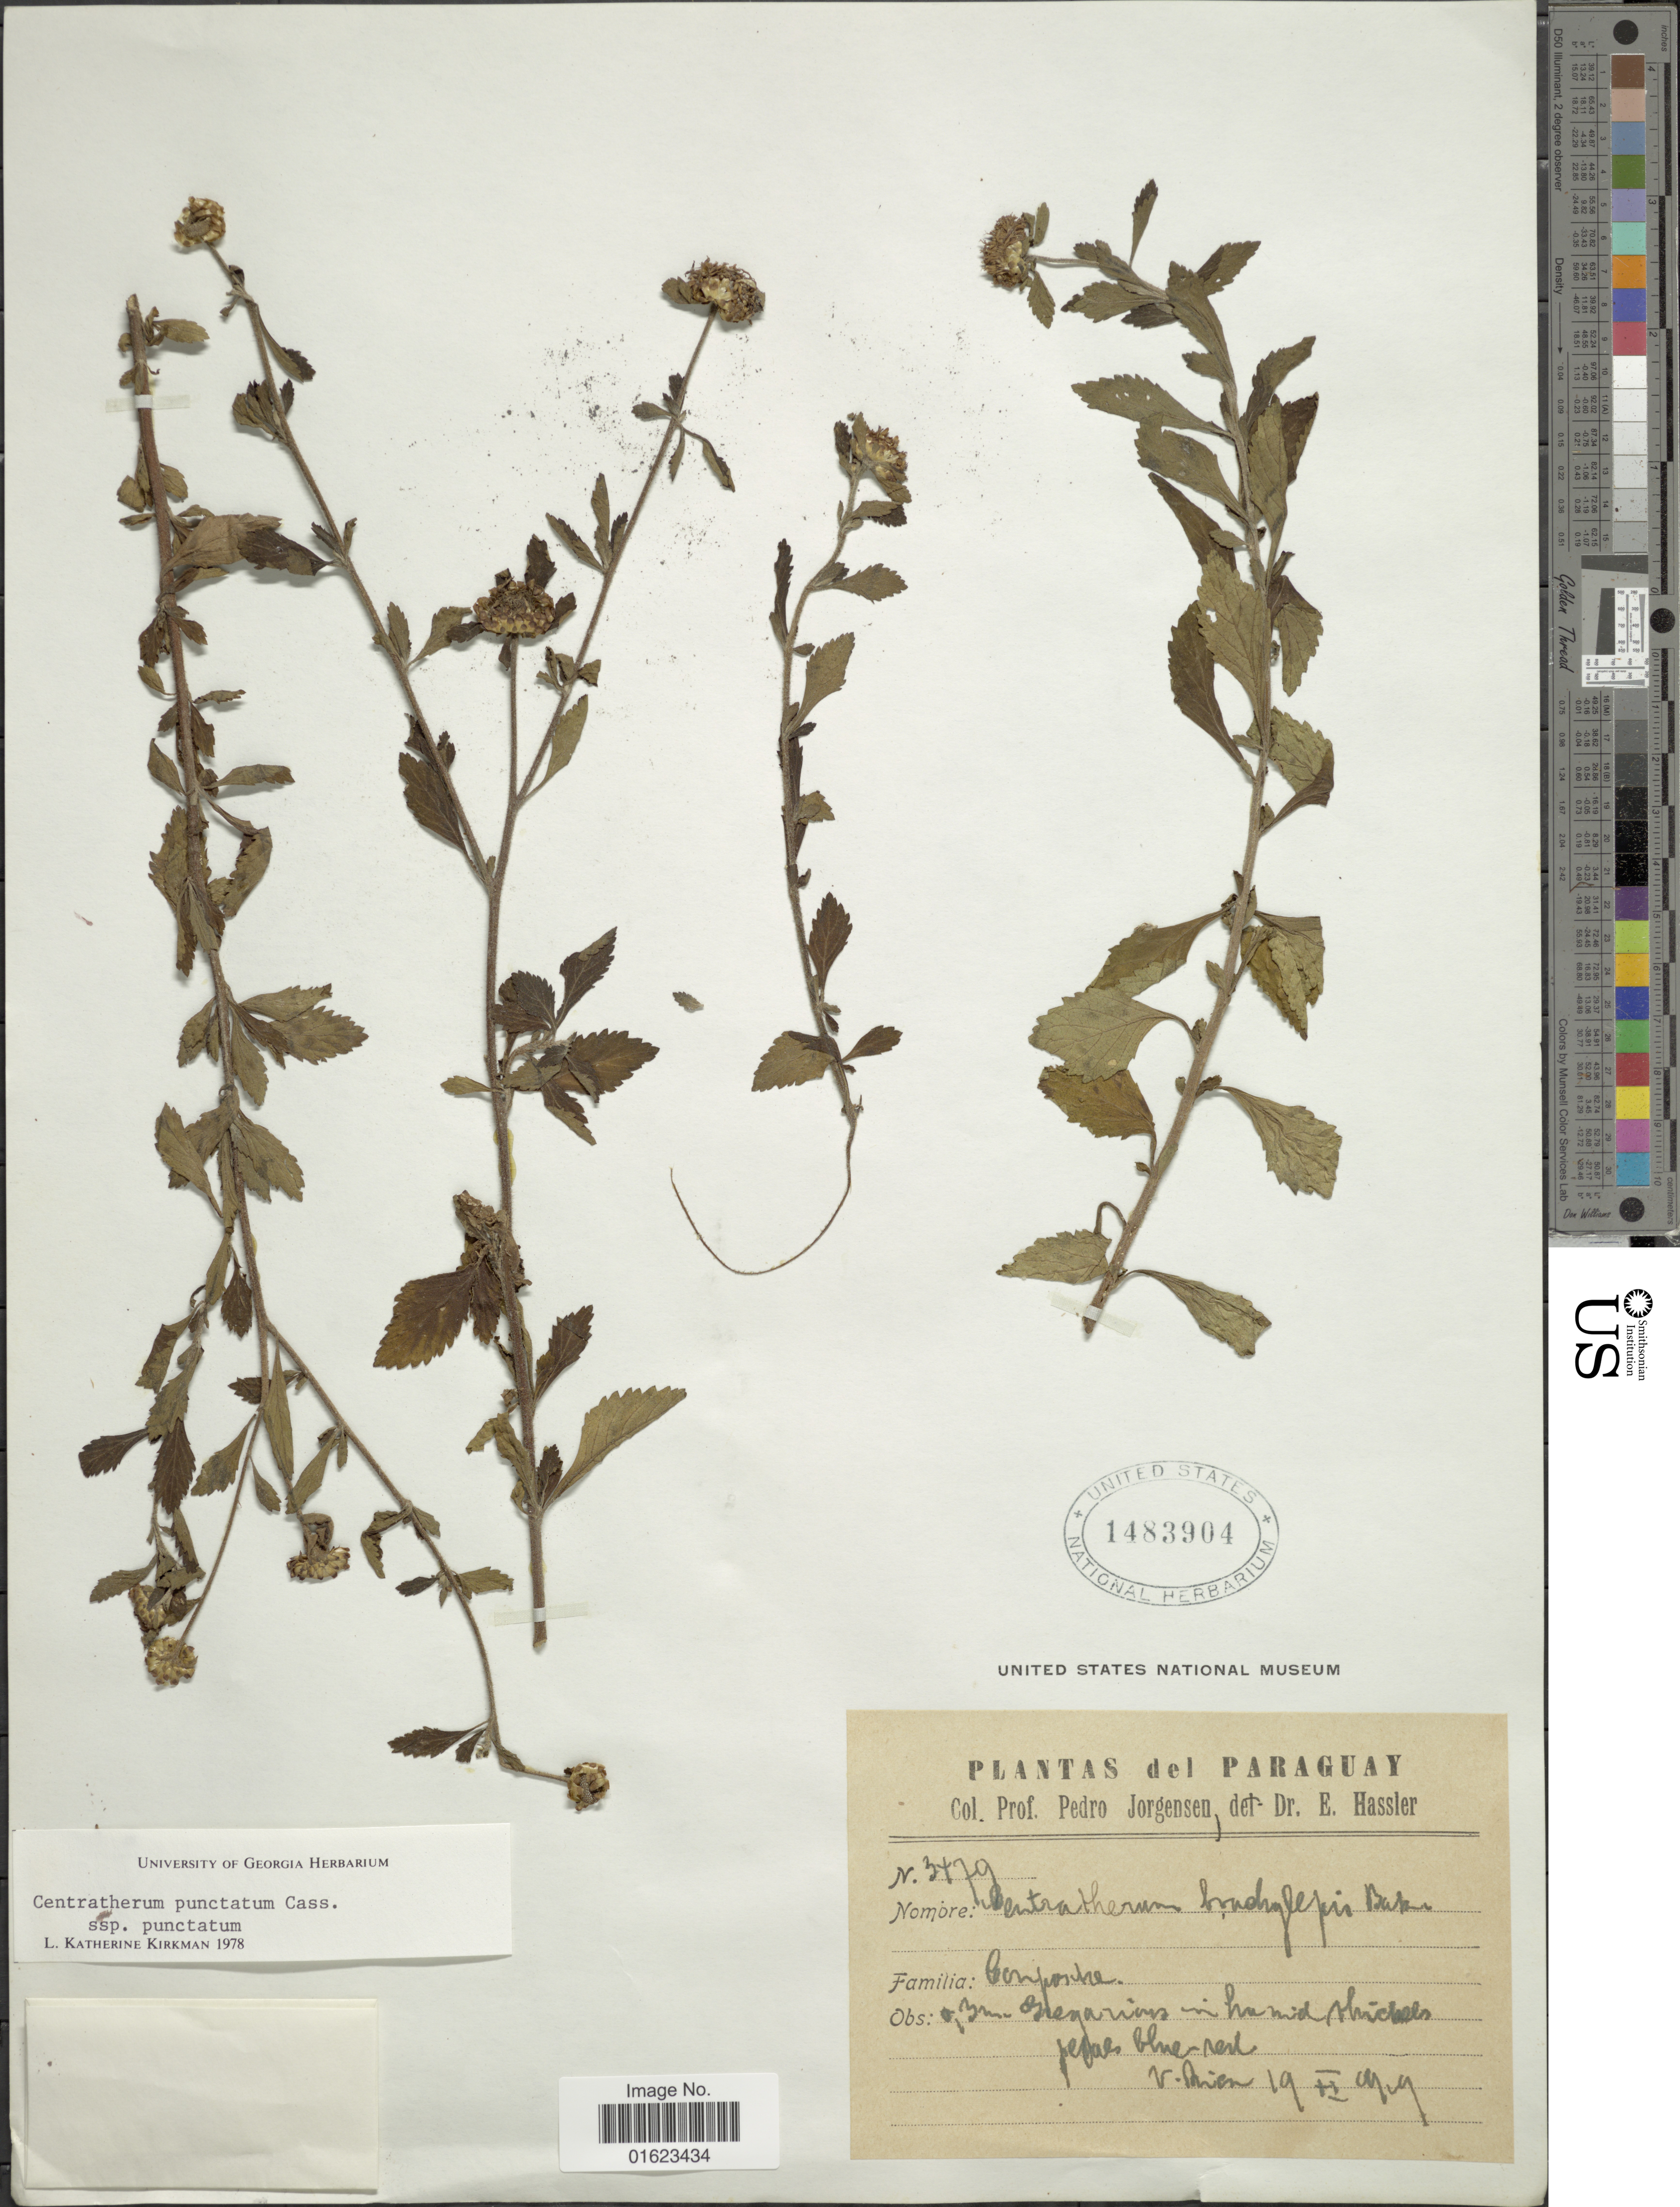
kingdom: Plantae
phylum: Tracheophyta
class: Magnoliopsida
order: Asterales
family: Asteraceae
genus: Centratherum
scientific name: Centratherum punctatum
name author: Cass.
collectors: P. Jörgensen & E. Hassler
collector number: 3479*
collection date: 1919-11-19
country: Paraguay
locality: Villarrica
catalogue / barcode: US 1483904